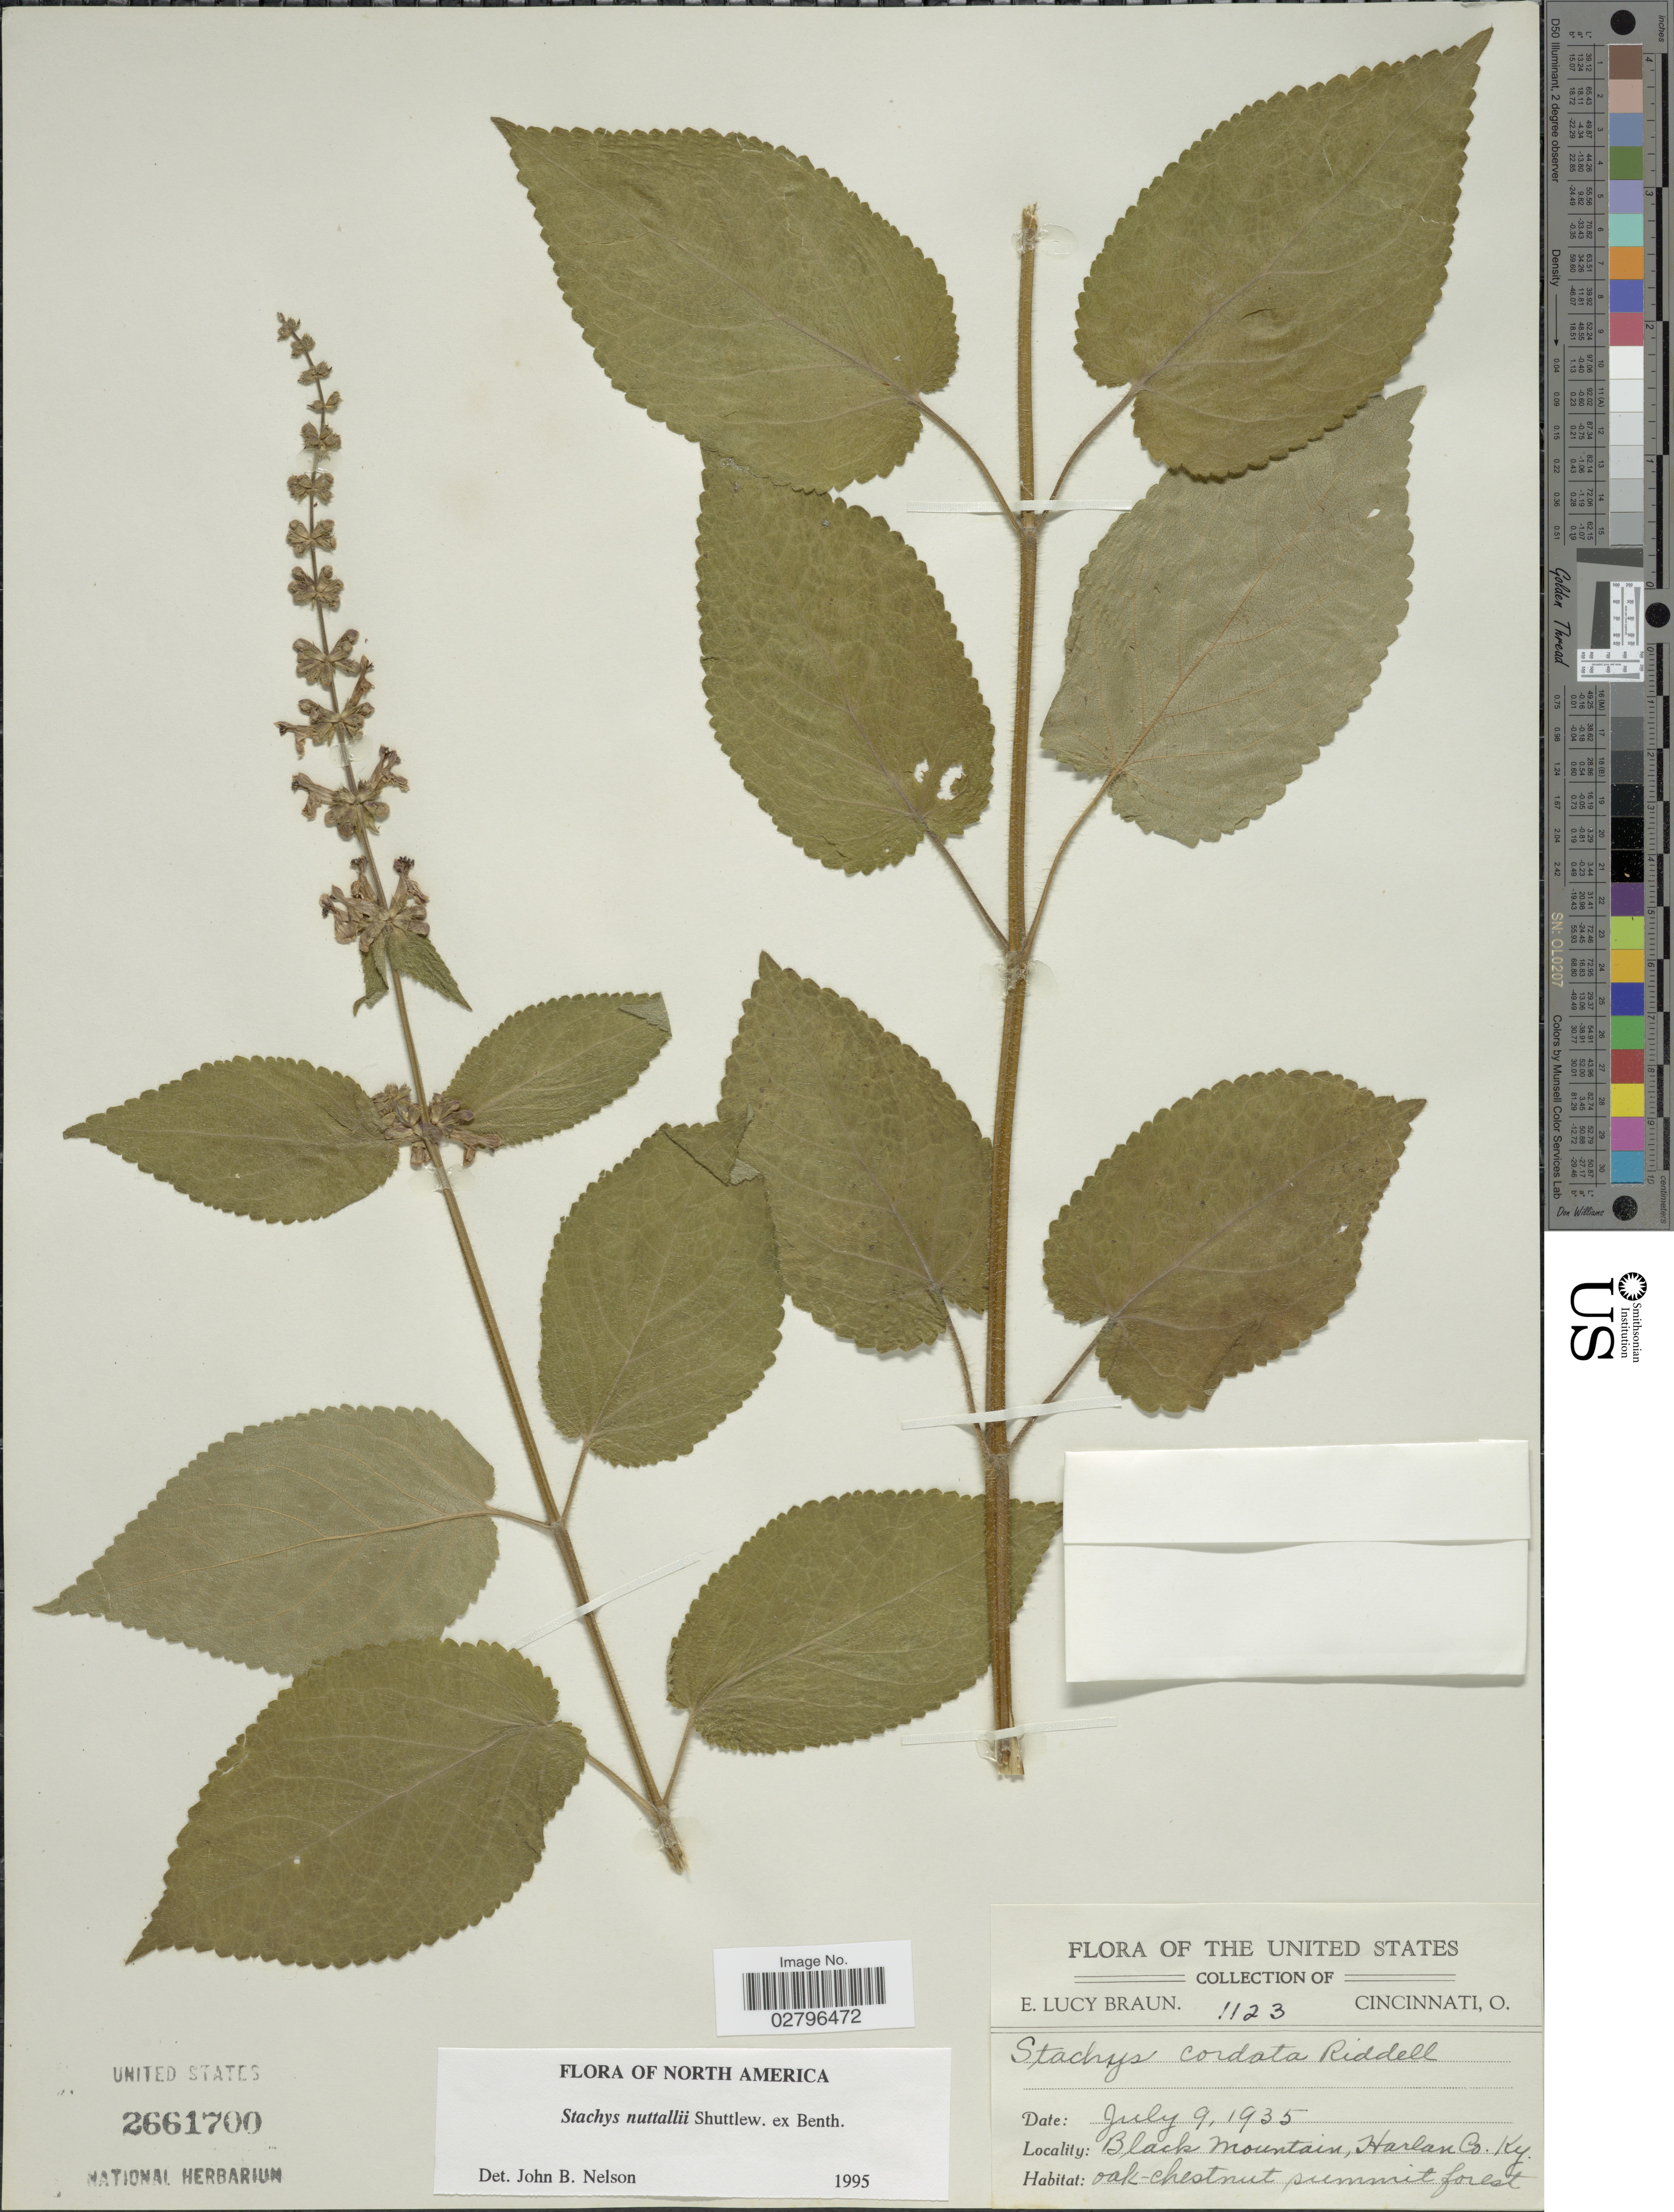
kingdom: Plantae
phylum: Tracheophyta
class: Magnoliopsida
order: Lamiales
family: Lamiaceae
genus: Stachys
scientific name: Stachys nuttallii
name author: Shuttlew. ex Benth.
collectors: E. L. Braun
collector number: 1123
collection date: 1935-07-09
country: United States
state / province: Kentucky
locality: Black Mountain, Harlan Co.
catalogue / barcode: US 2661700